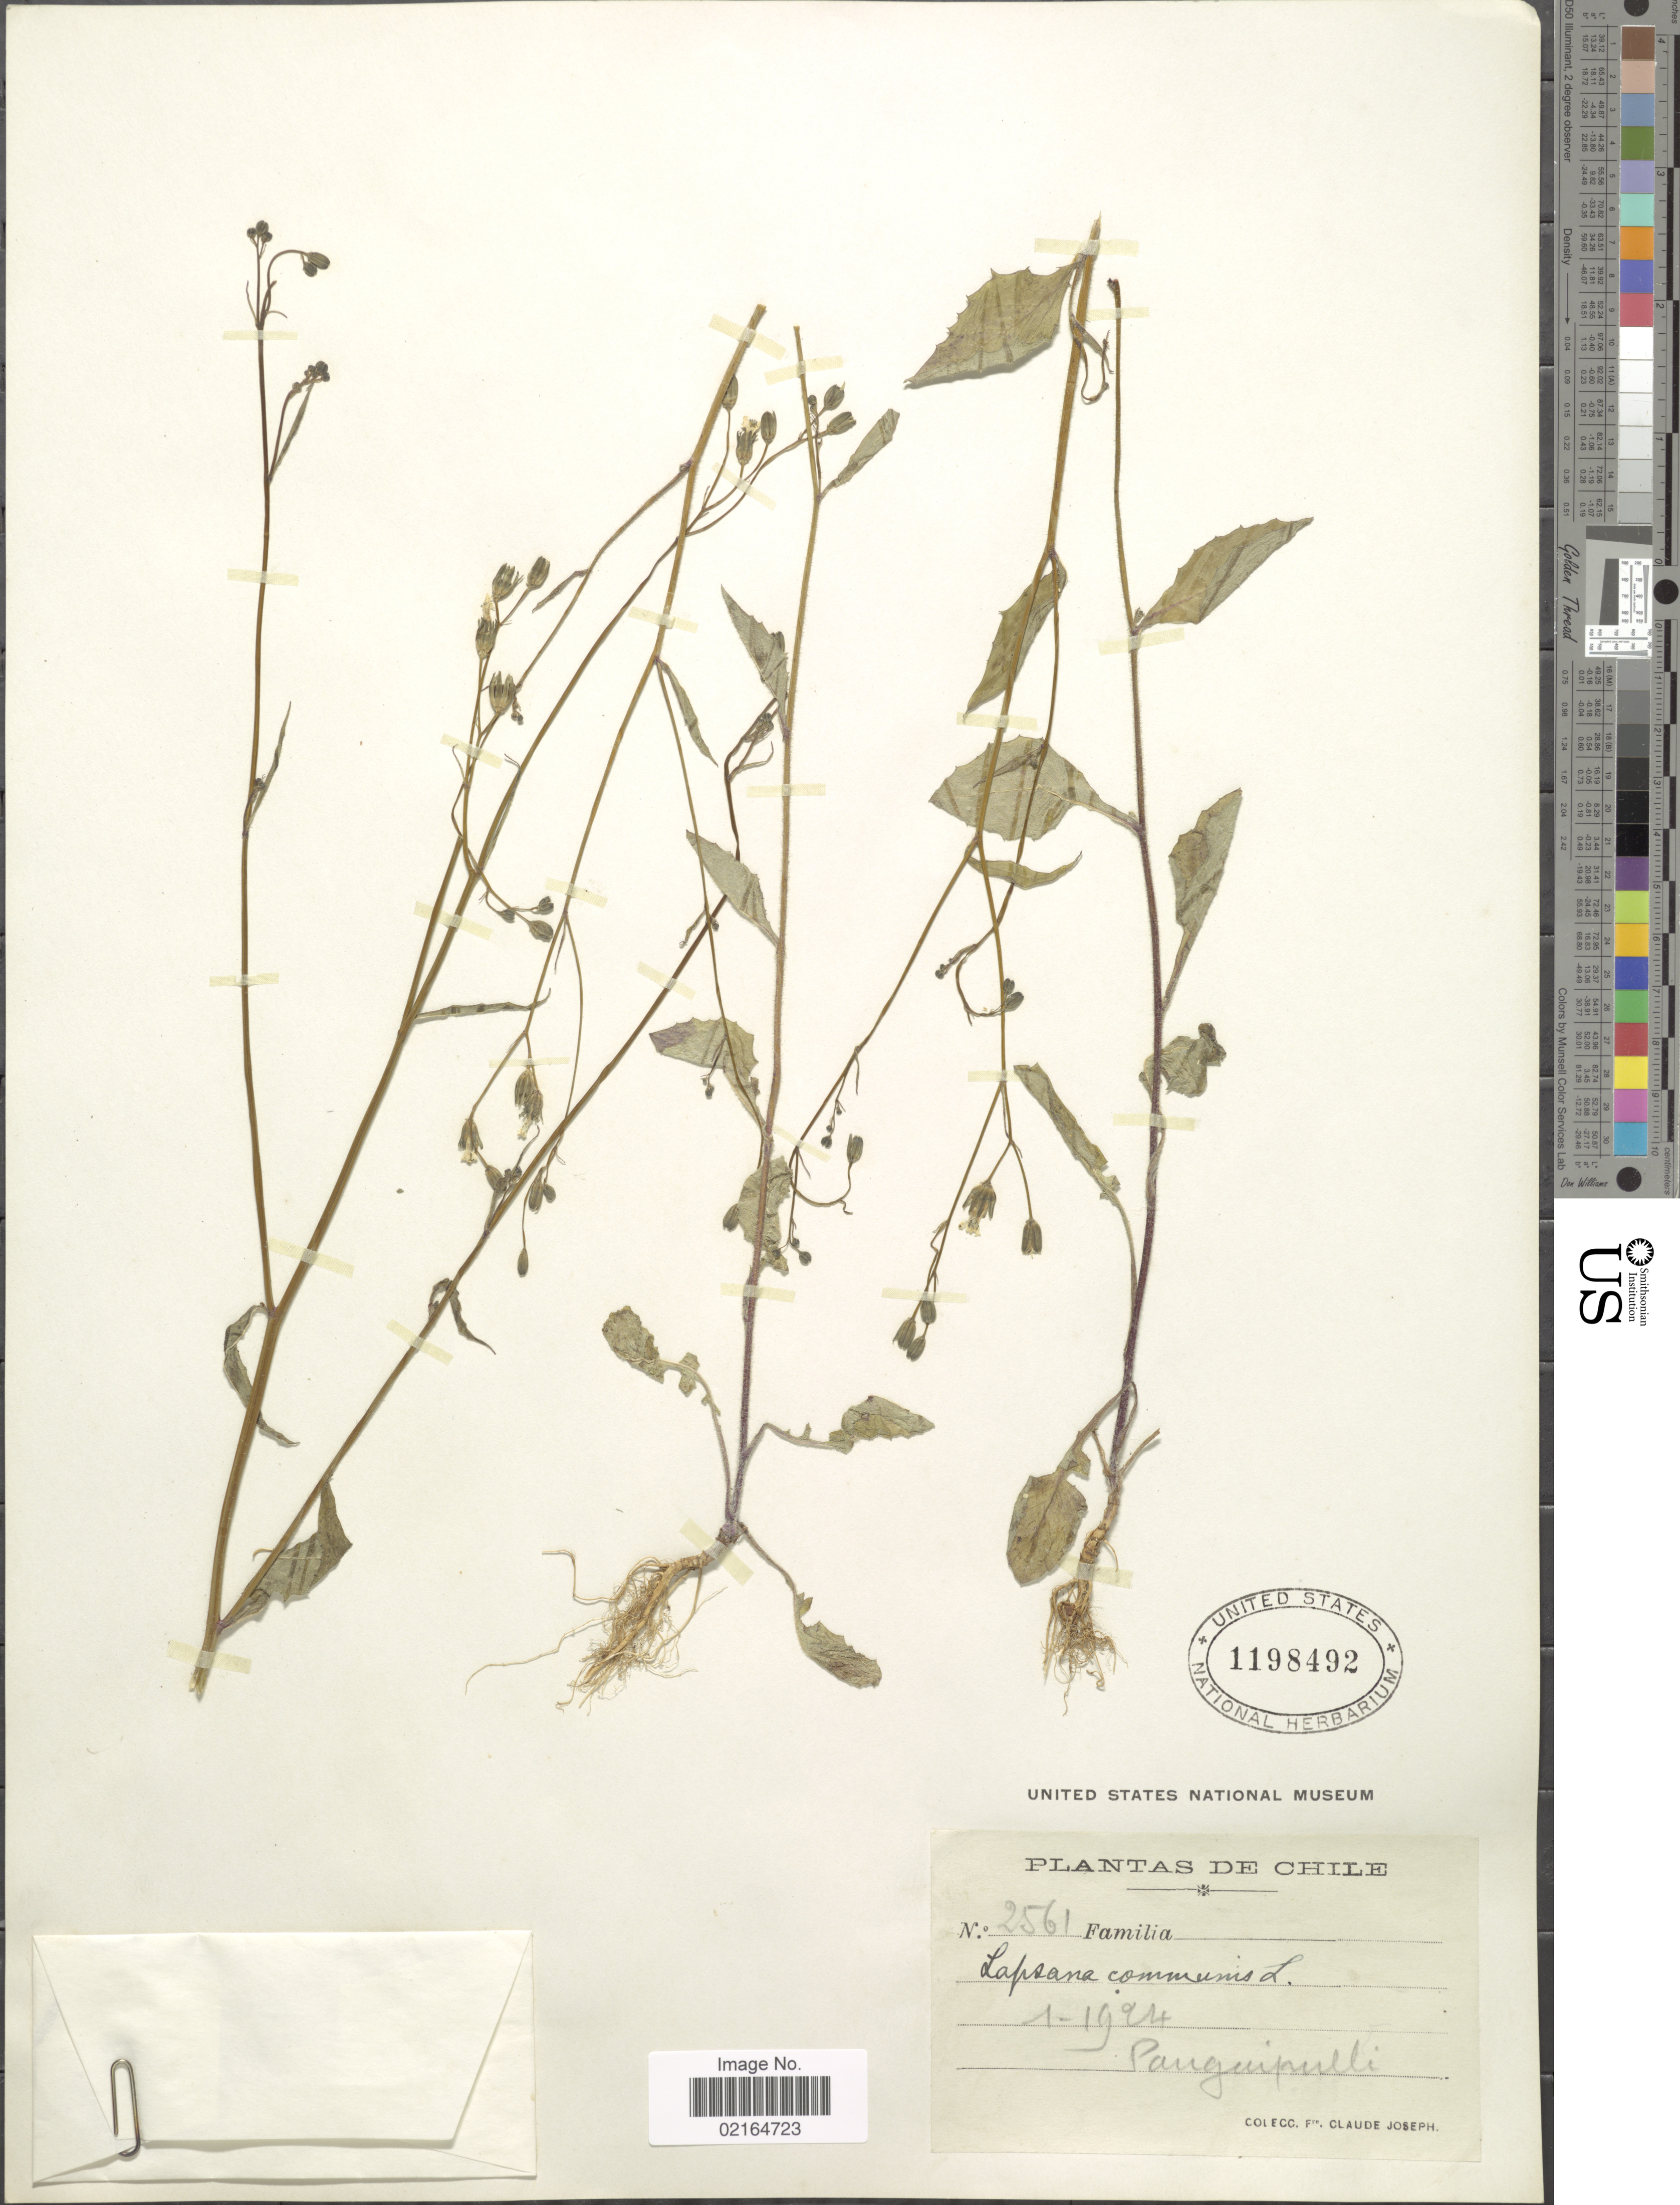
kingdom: Plantae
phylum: Tracheophyta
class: Magnoliopsida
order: Asterales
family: Asteraceae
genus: Lapsana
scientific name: Lapsana communis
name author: L.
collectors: Frere Claude Joseph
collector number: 2561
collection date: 1914-01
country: Chile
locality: Panguipulli.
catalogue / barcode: US 1198492